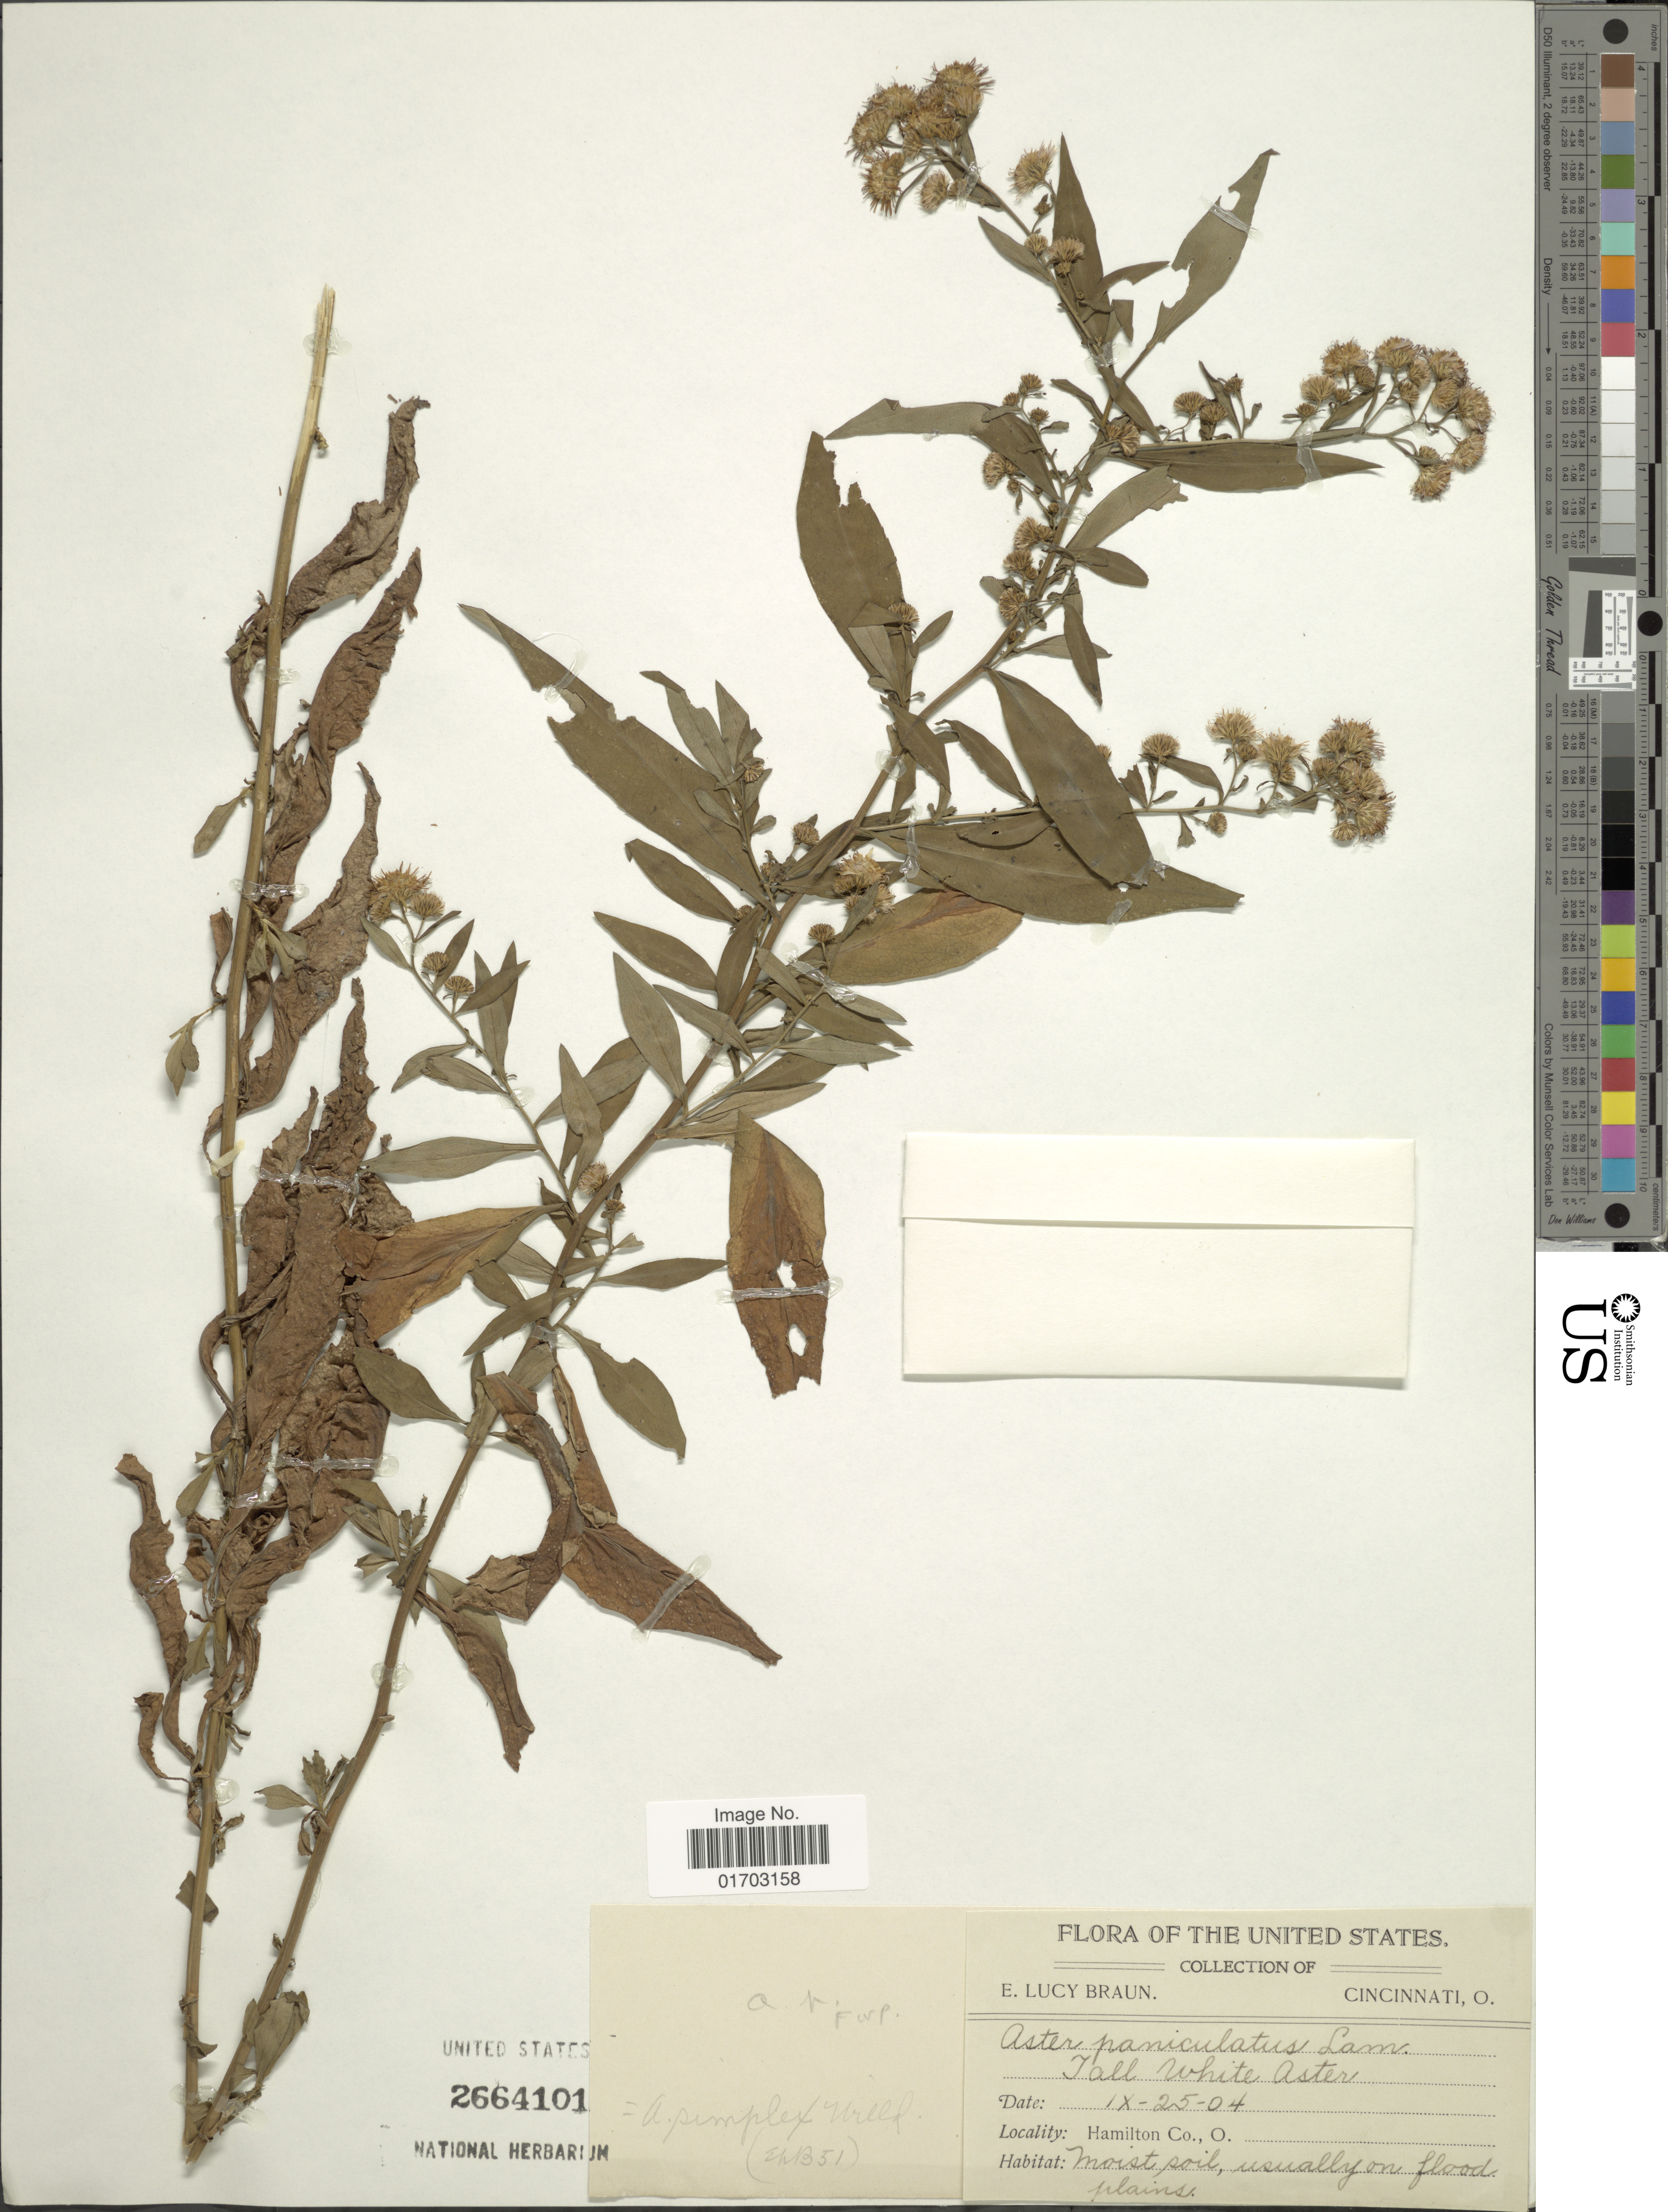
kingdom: Plantae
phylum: Tracheophyta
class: Magnoliopsida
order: Asterales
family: Asteraceae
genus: Symphyotrichum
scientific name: Symphyotrichum simplex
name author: (Willd.) Á. Löve & D. Löve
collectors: E. L. Braun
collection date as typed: Transcribed d/m/y: 25/9/4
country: United States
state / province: Ohio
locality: Hamilton Co., moist soil, usually on flood plains.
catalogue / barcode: US 2664101